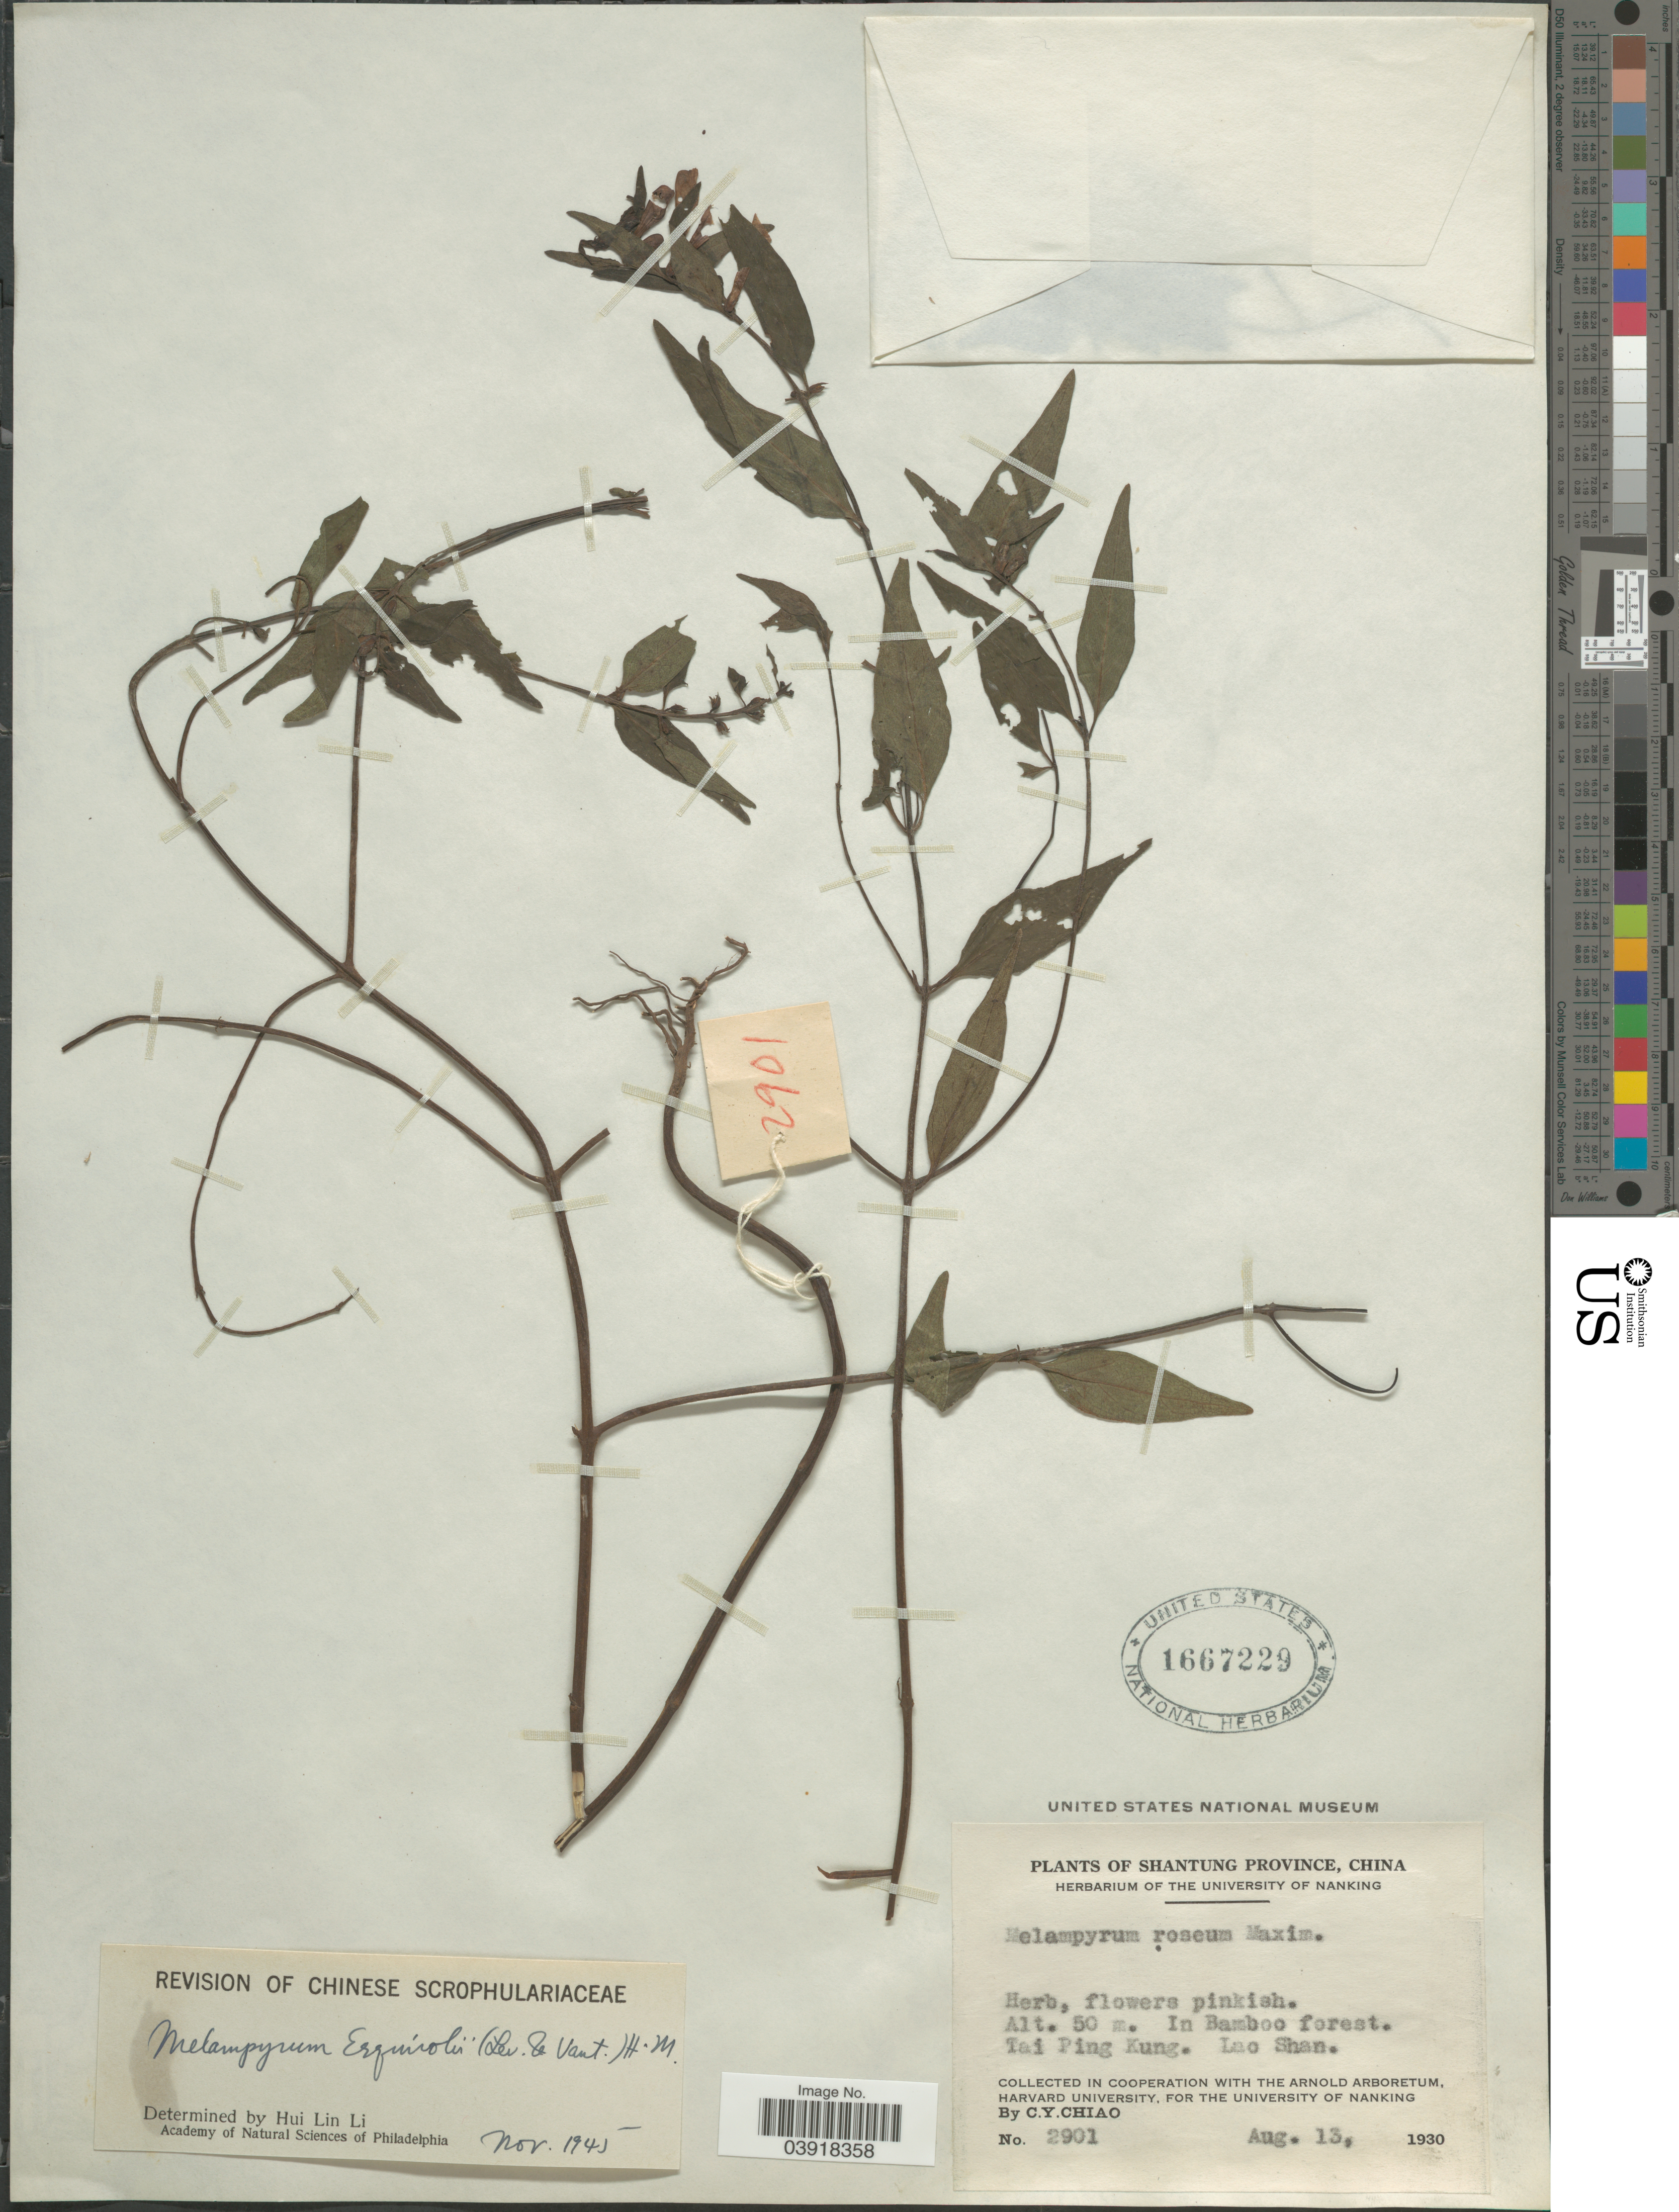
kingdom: Plantae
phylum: Tracheophyta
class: Magnoliopsida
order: Lamiales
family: Orobanchaceae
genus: Melampyrum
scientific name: Melampyrum esquirolii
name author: (H. Lév. & Vaniot) Hand.-Mazz.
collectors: C. Y. Chiao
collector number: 2901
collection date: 1930-08-13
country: China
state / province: Shandong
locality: Shantung Province. Tai Ping Kung. Lao Shan.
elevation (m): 50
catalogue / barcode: US 1667229